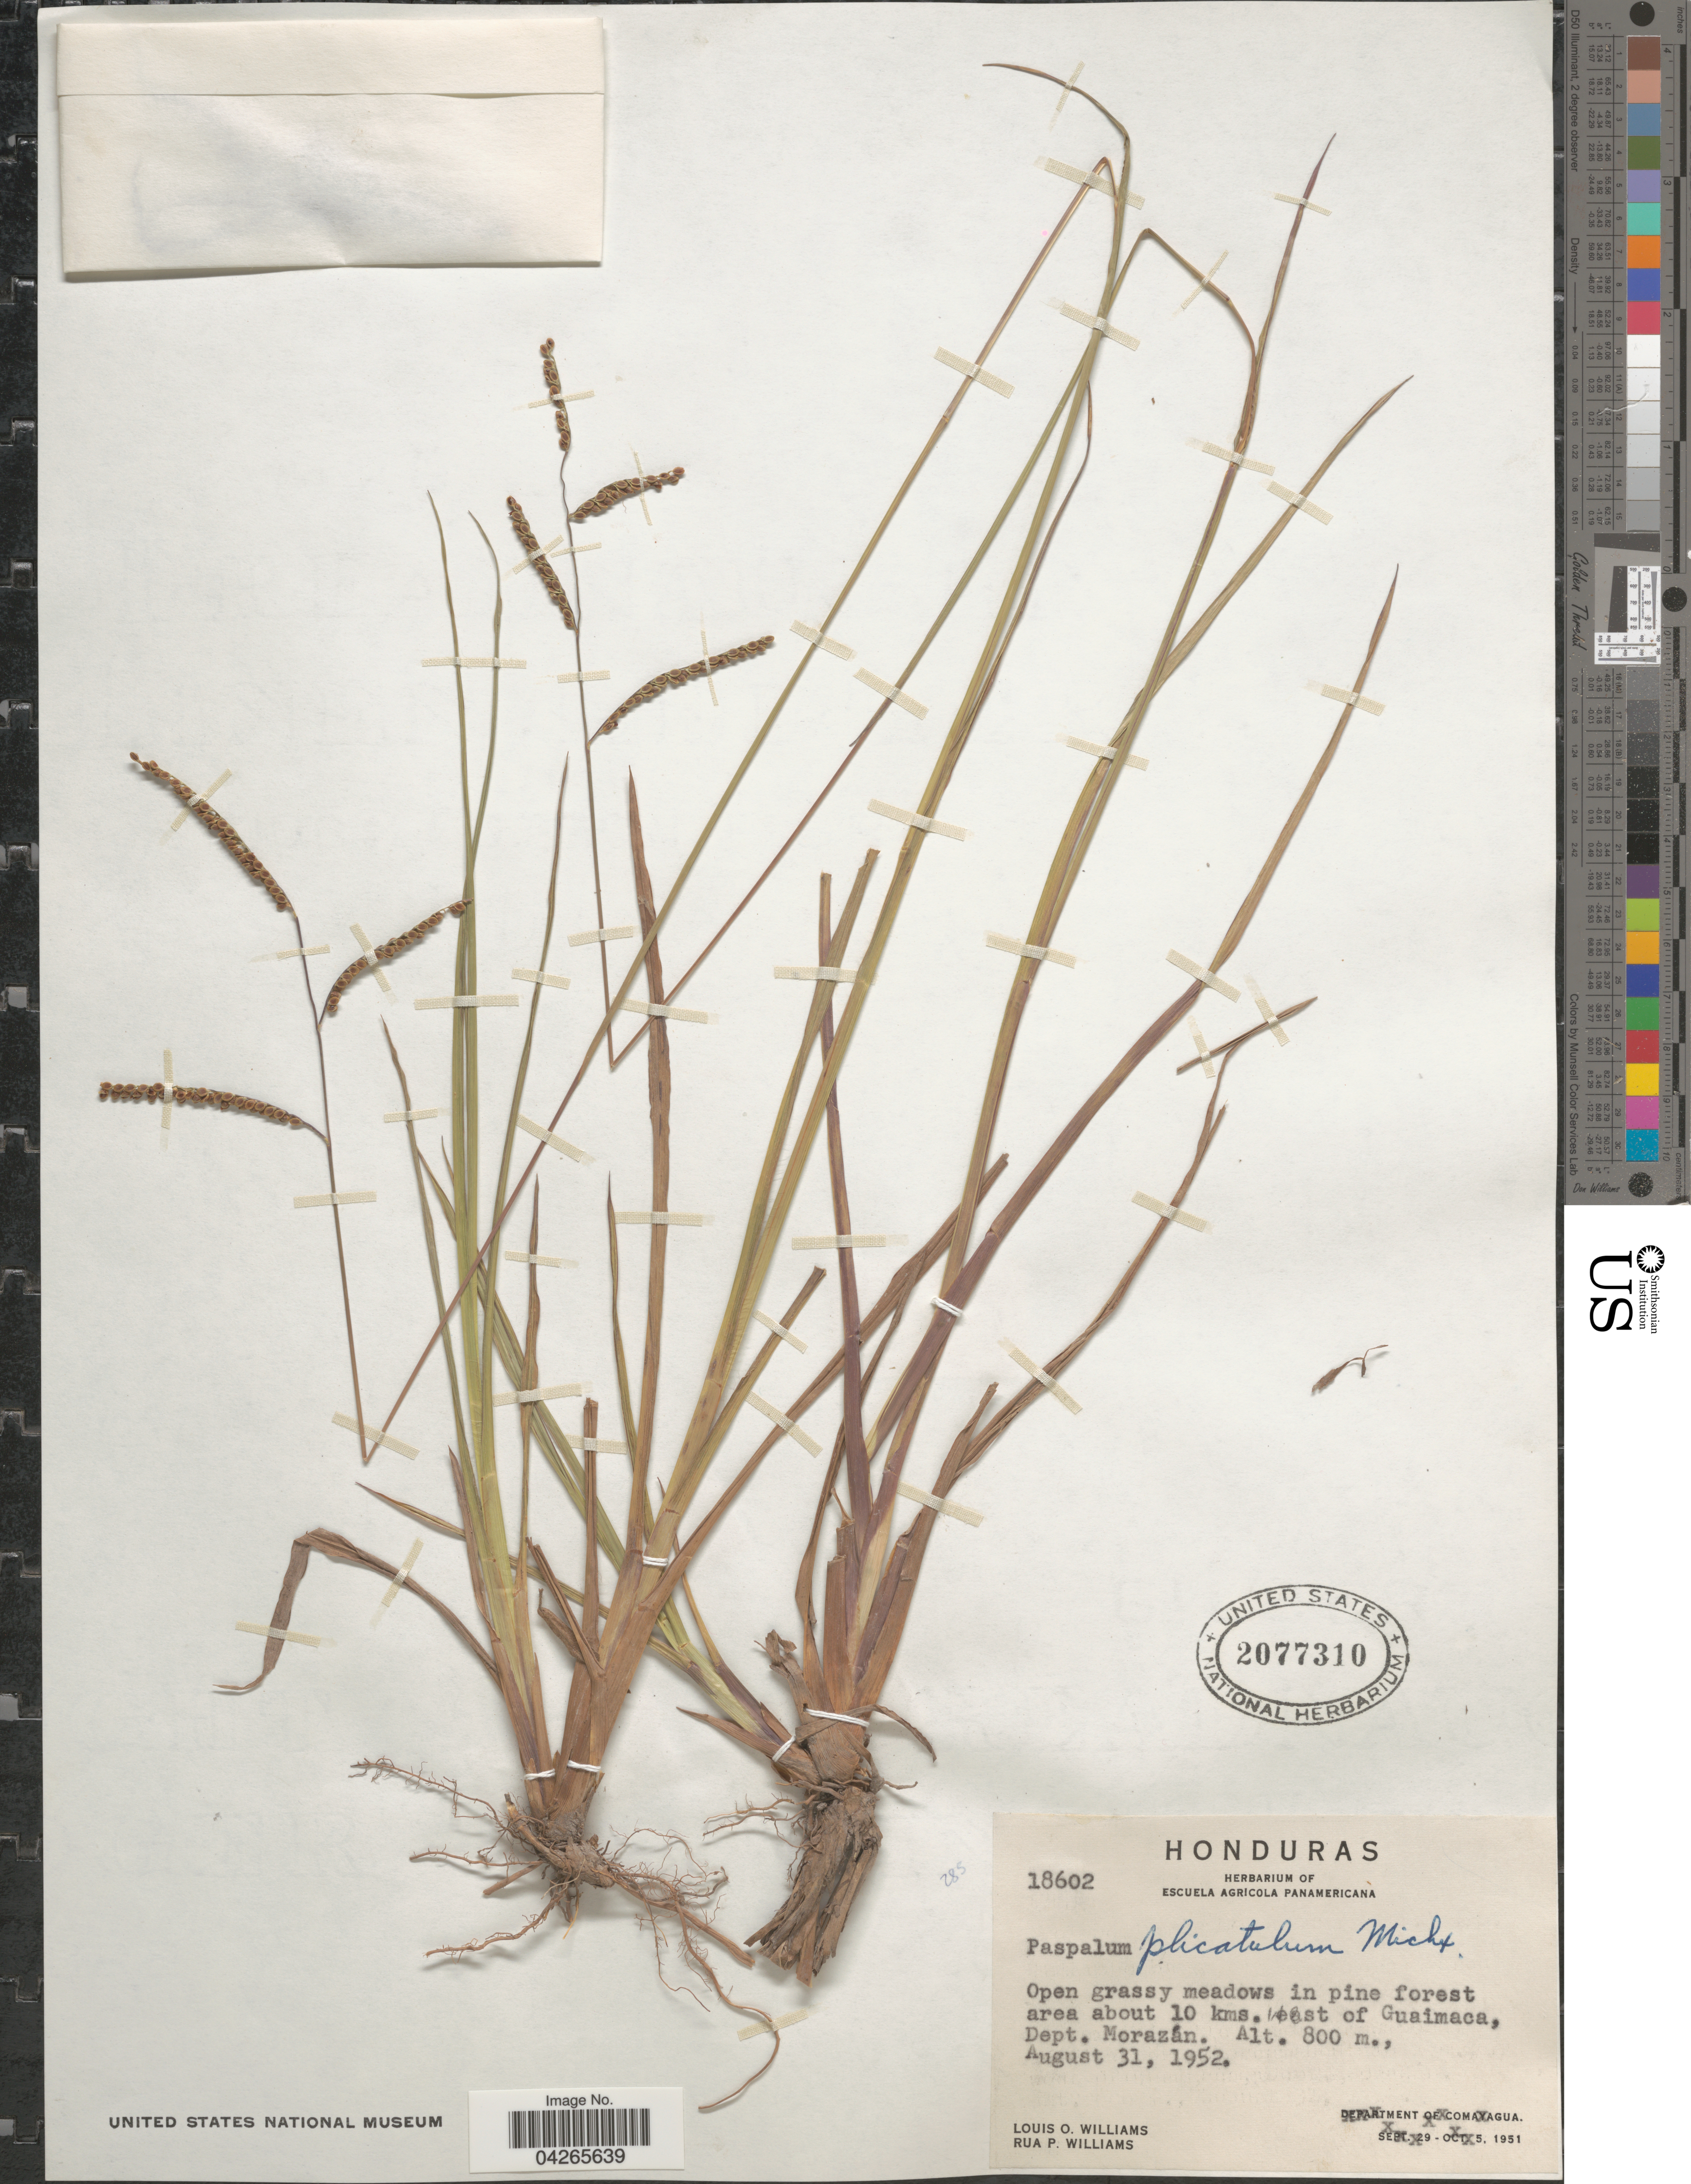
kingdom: Plantae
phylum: Tracheophyta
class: Liliopsida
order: Poales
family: Poaceae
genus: Paspalum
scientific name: Paspalum plicatulum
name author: Michx.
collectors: L. O. Williams & R. P. Williams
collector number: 18602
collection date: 1952-08-31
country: Honduras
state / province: Fco. Morazán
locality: Open grassy meadow in pine forest area about 10 kms. of Guaimaca, Dept. Morazán.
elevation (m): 800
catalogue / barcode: US 2077310